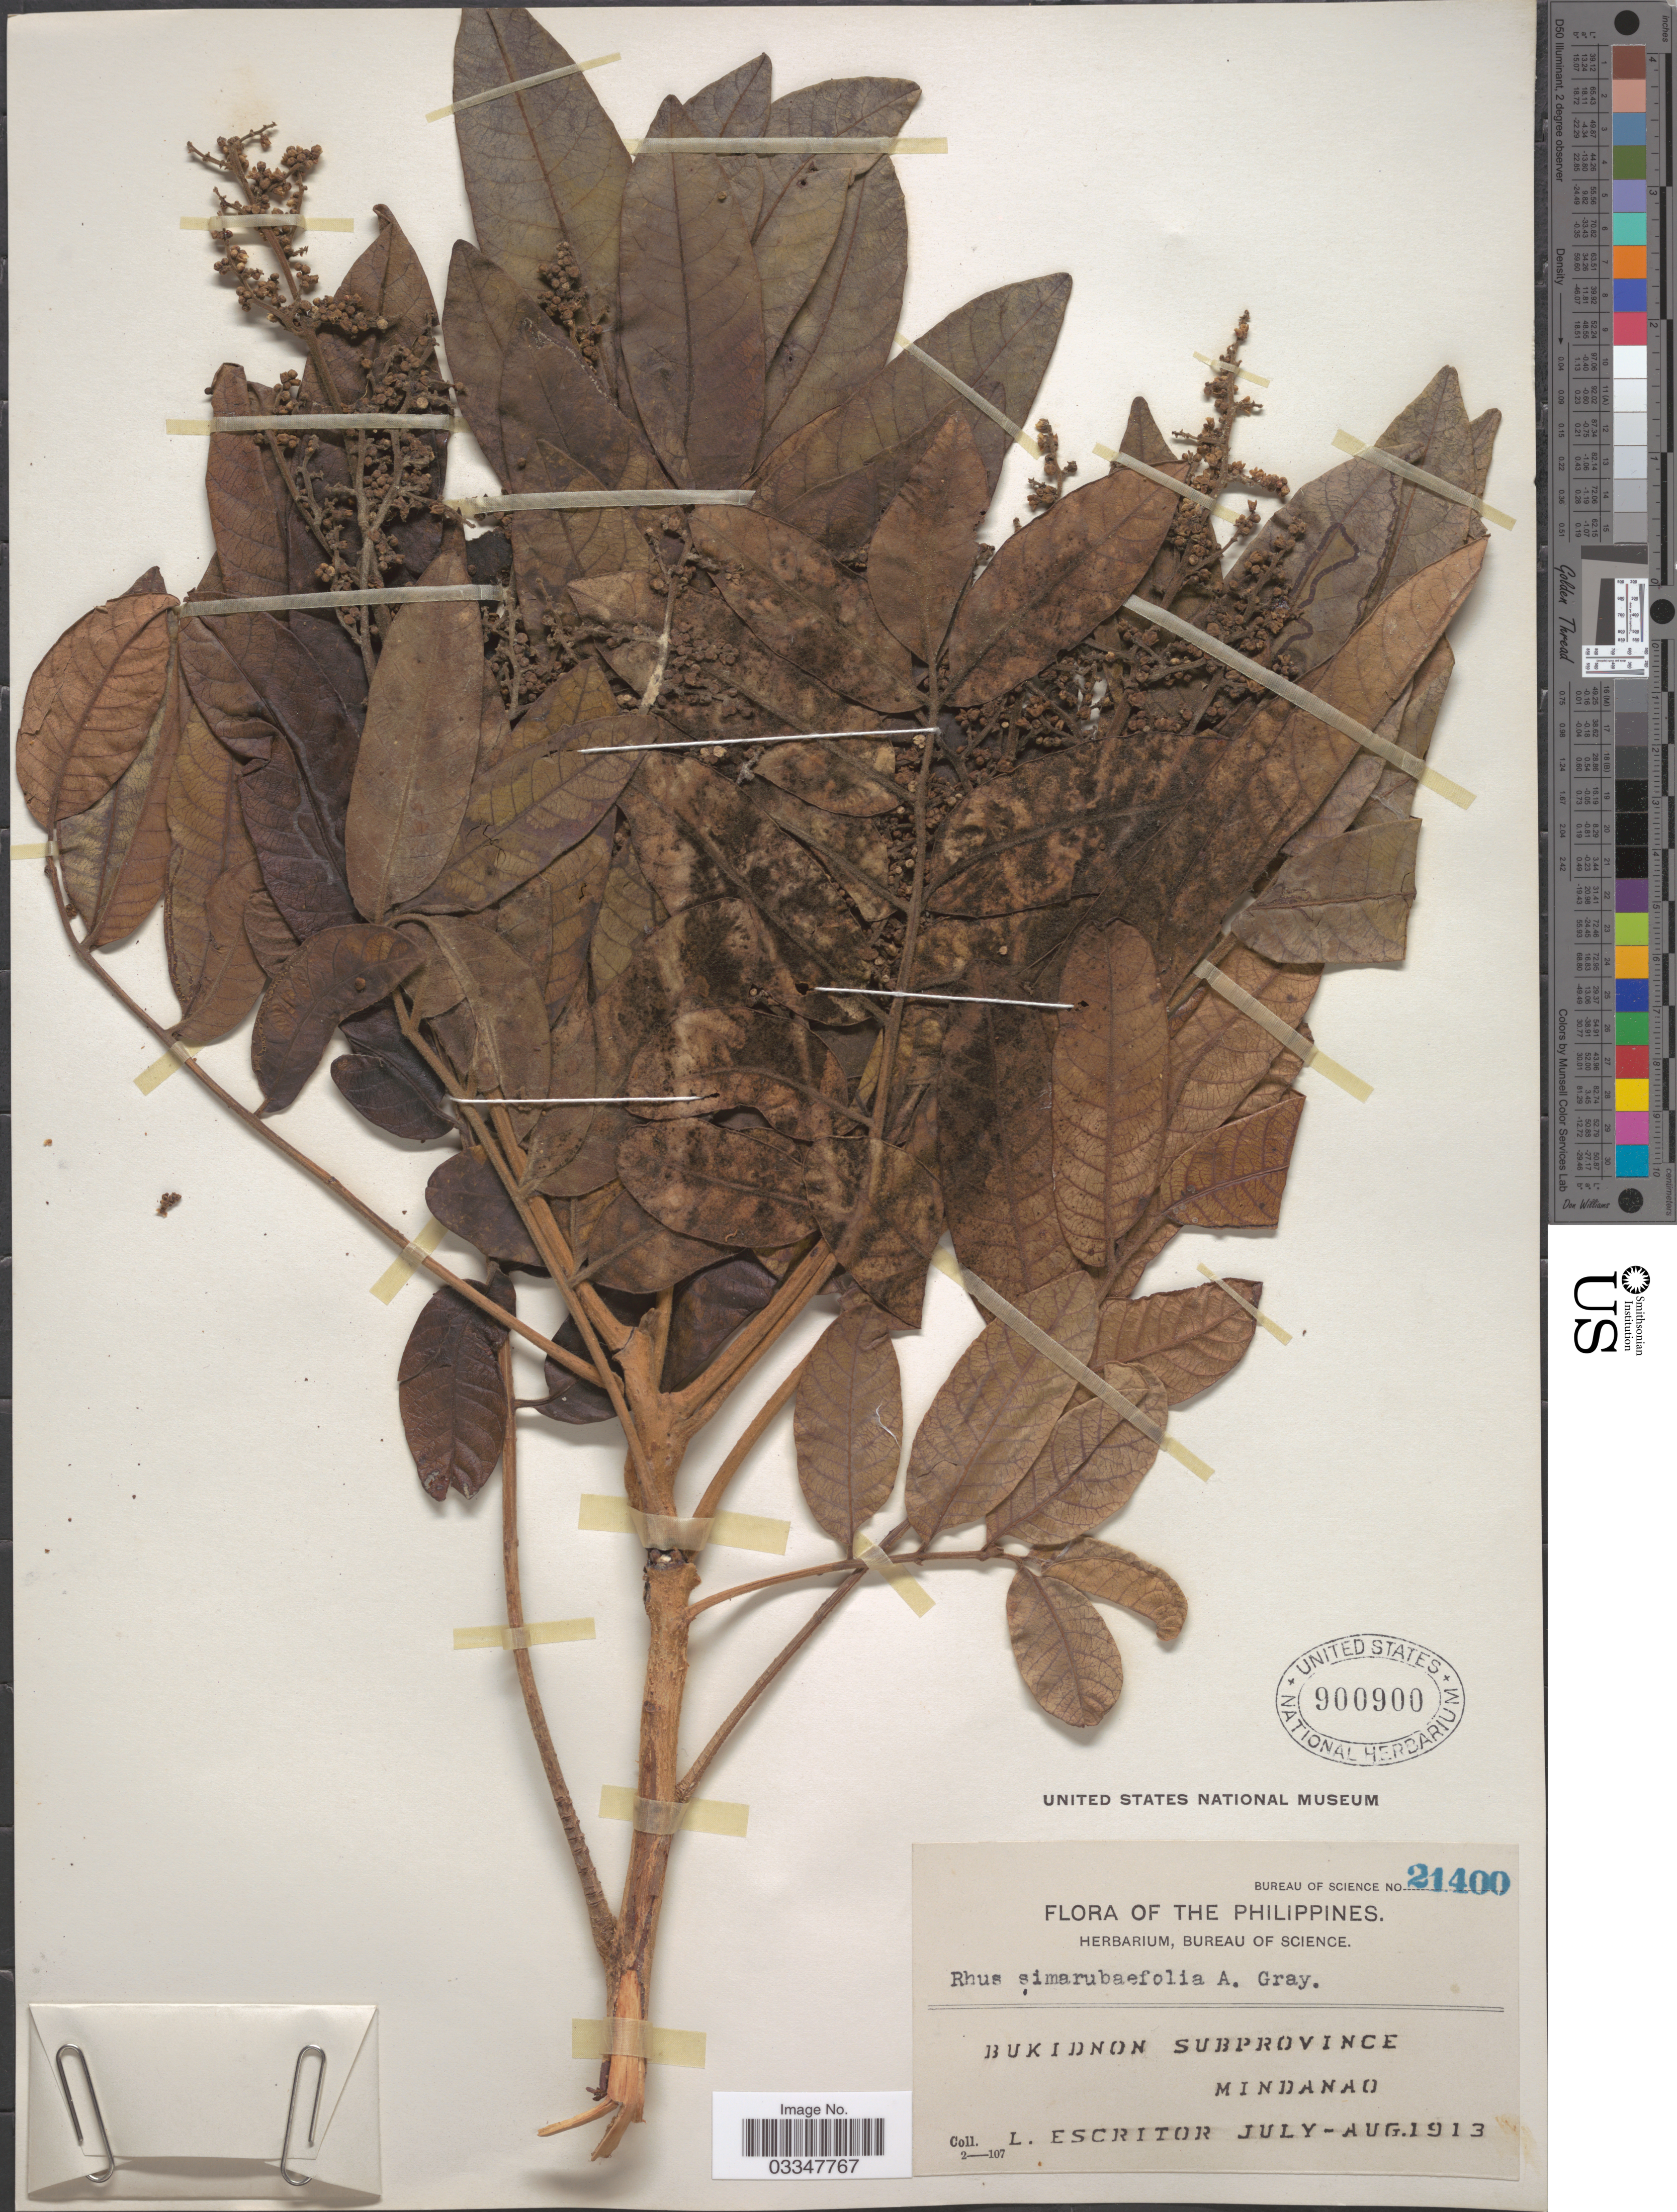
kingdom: Plantae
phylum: Tracheophyta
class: Magnoliopsida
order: Sapindales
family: Anacardiaceae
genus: Rhus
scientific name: Rhus simarubifolia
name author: A. Gray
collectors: L. Escritor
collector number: Bureau of Science 21400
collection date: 1913-07/1913-08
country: Philippines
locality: Bukidnon Subprovince. Mindanao.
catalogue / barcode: US 900900